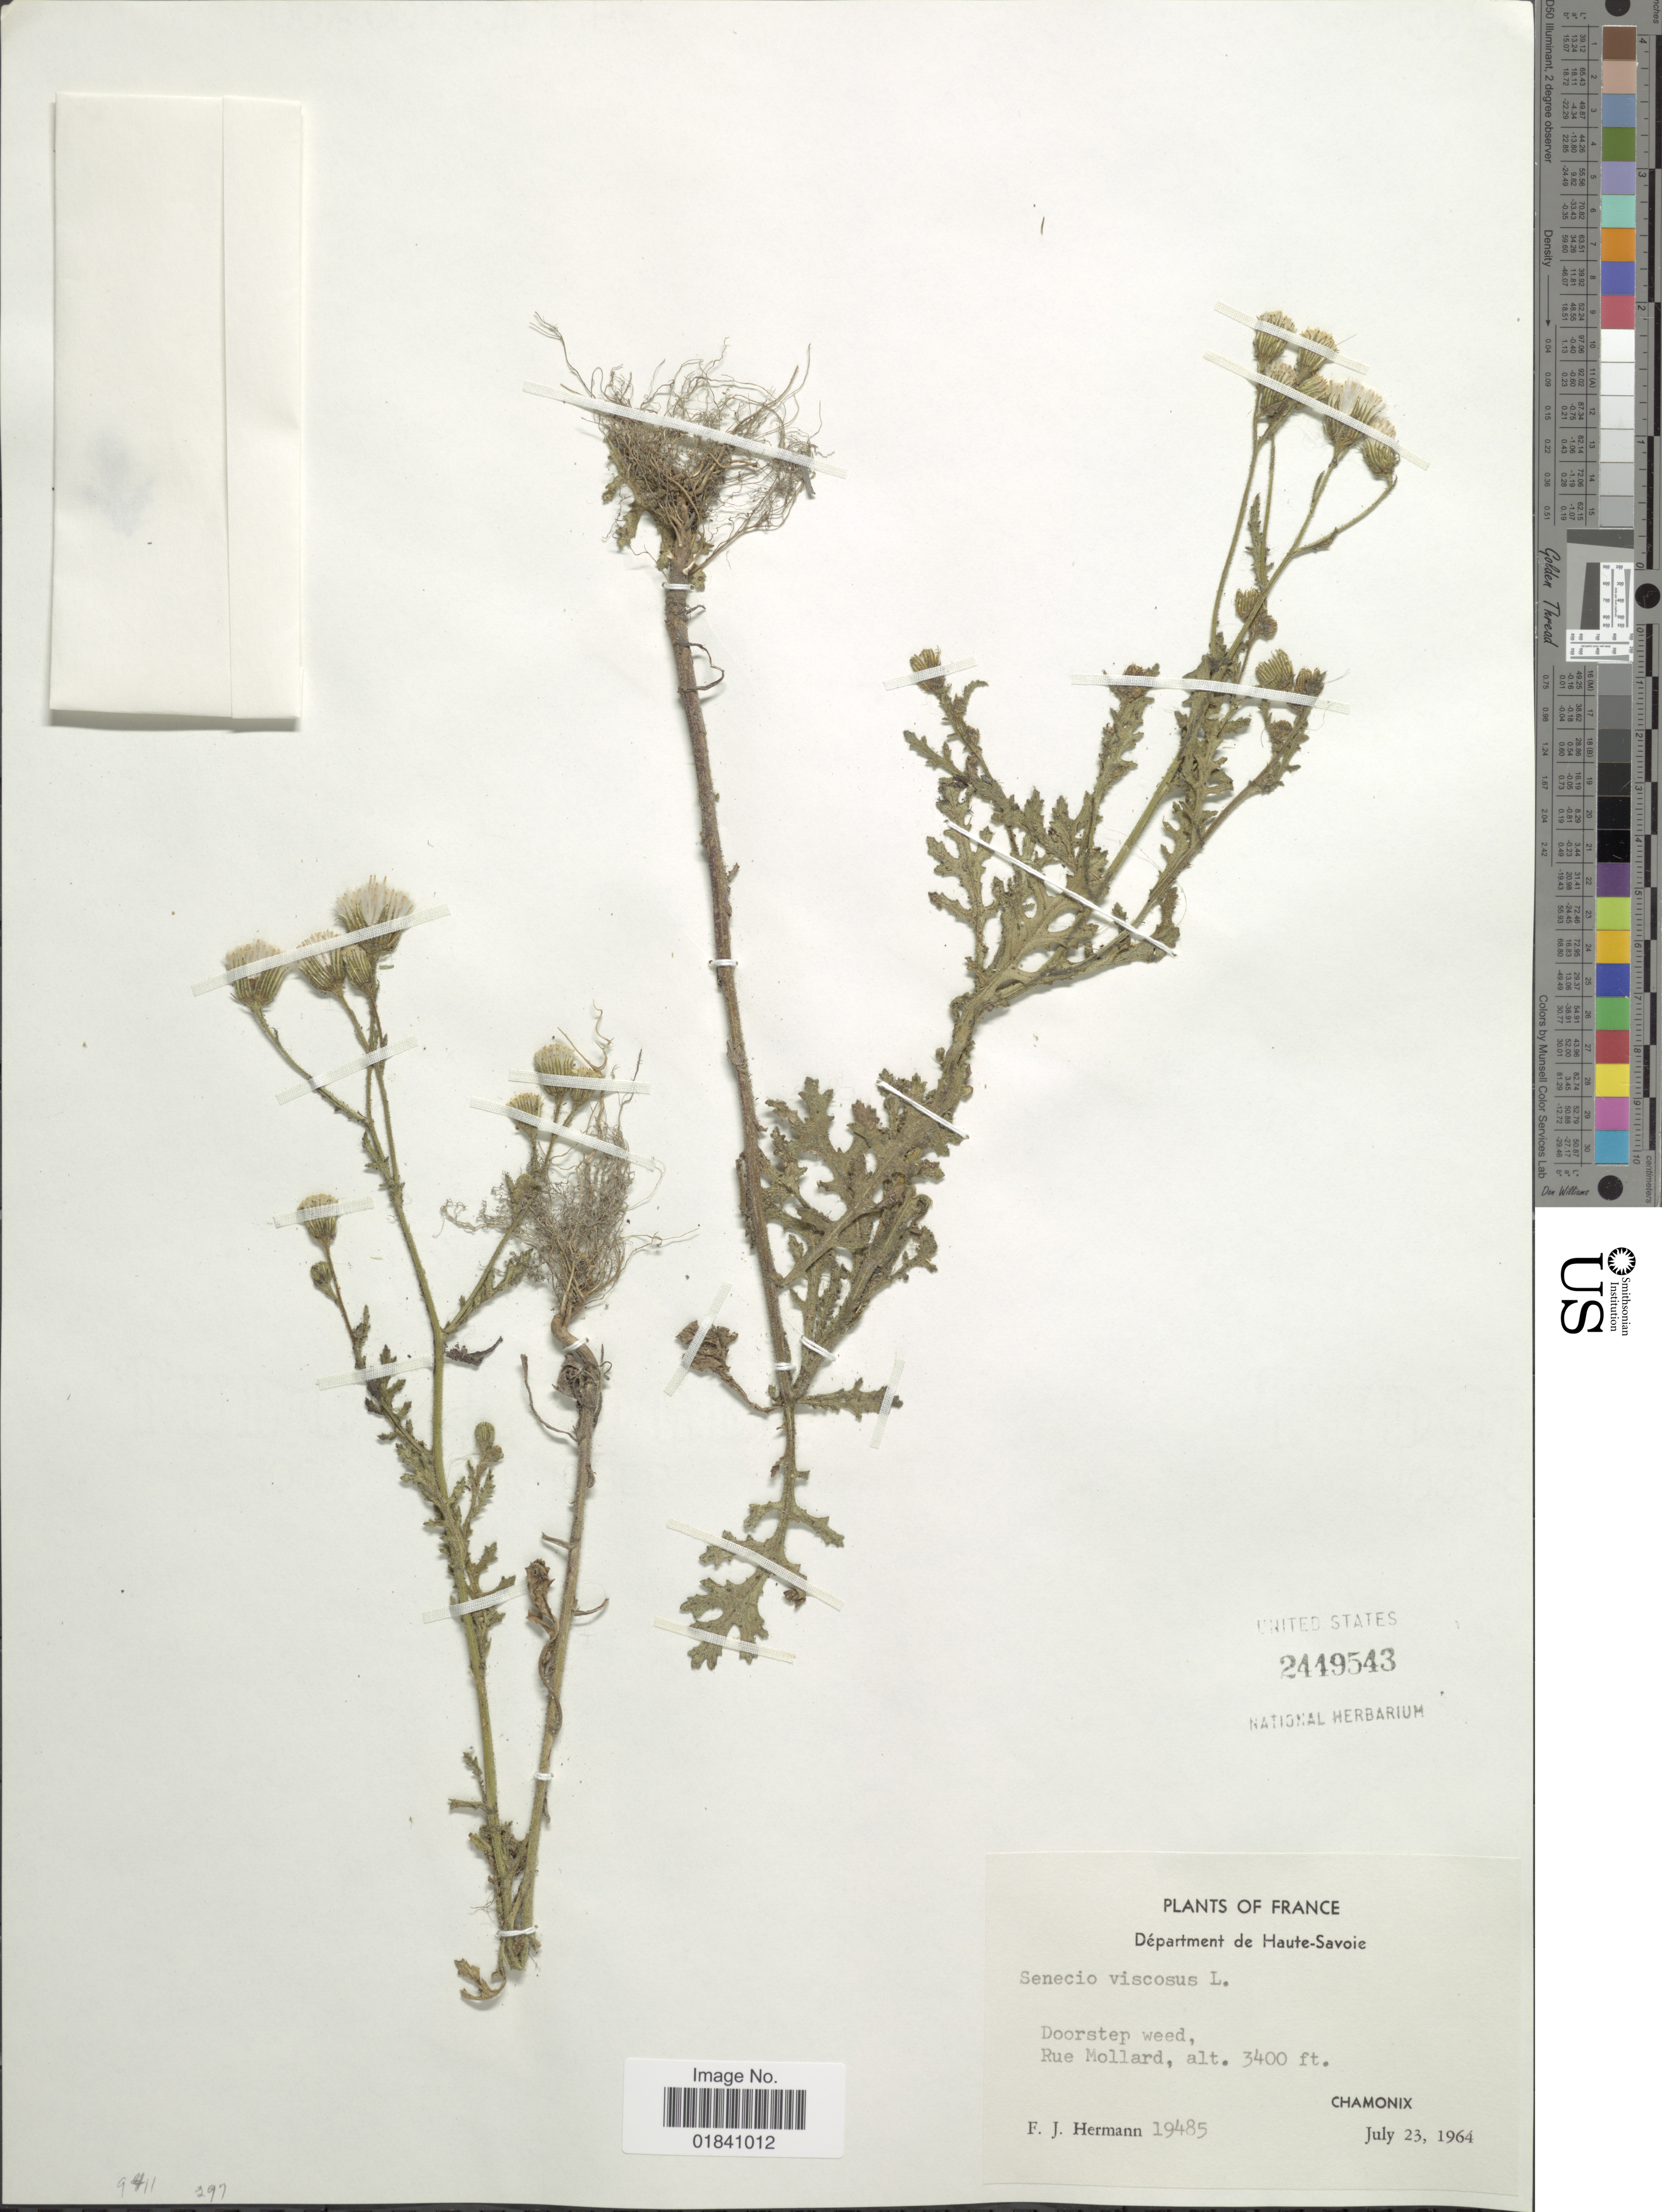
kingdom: Plantae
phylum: Tracheophyta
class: Magnoliopsida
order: Asterales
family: Asteraceae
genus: Senecio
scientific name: Senecio viscosus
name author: L.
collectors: F. J. Hermann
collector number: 19485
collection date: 1964-07-23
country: France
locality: Haute-Savoie. Rue Mollard. Chamonix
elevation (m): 1036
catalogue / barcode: US 2449543